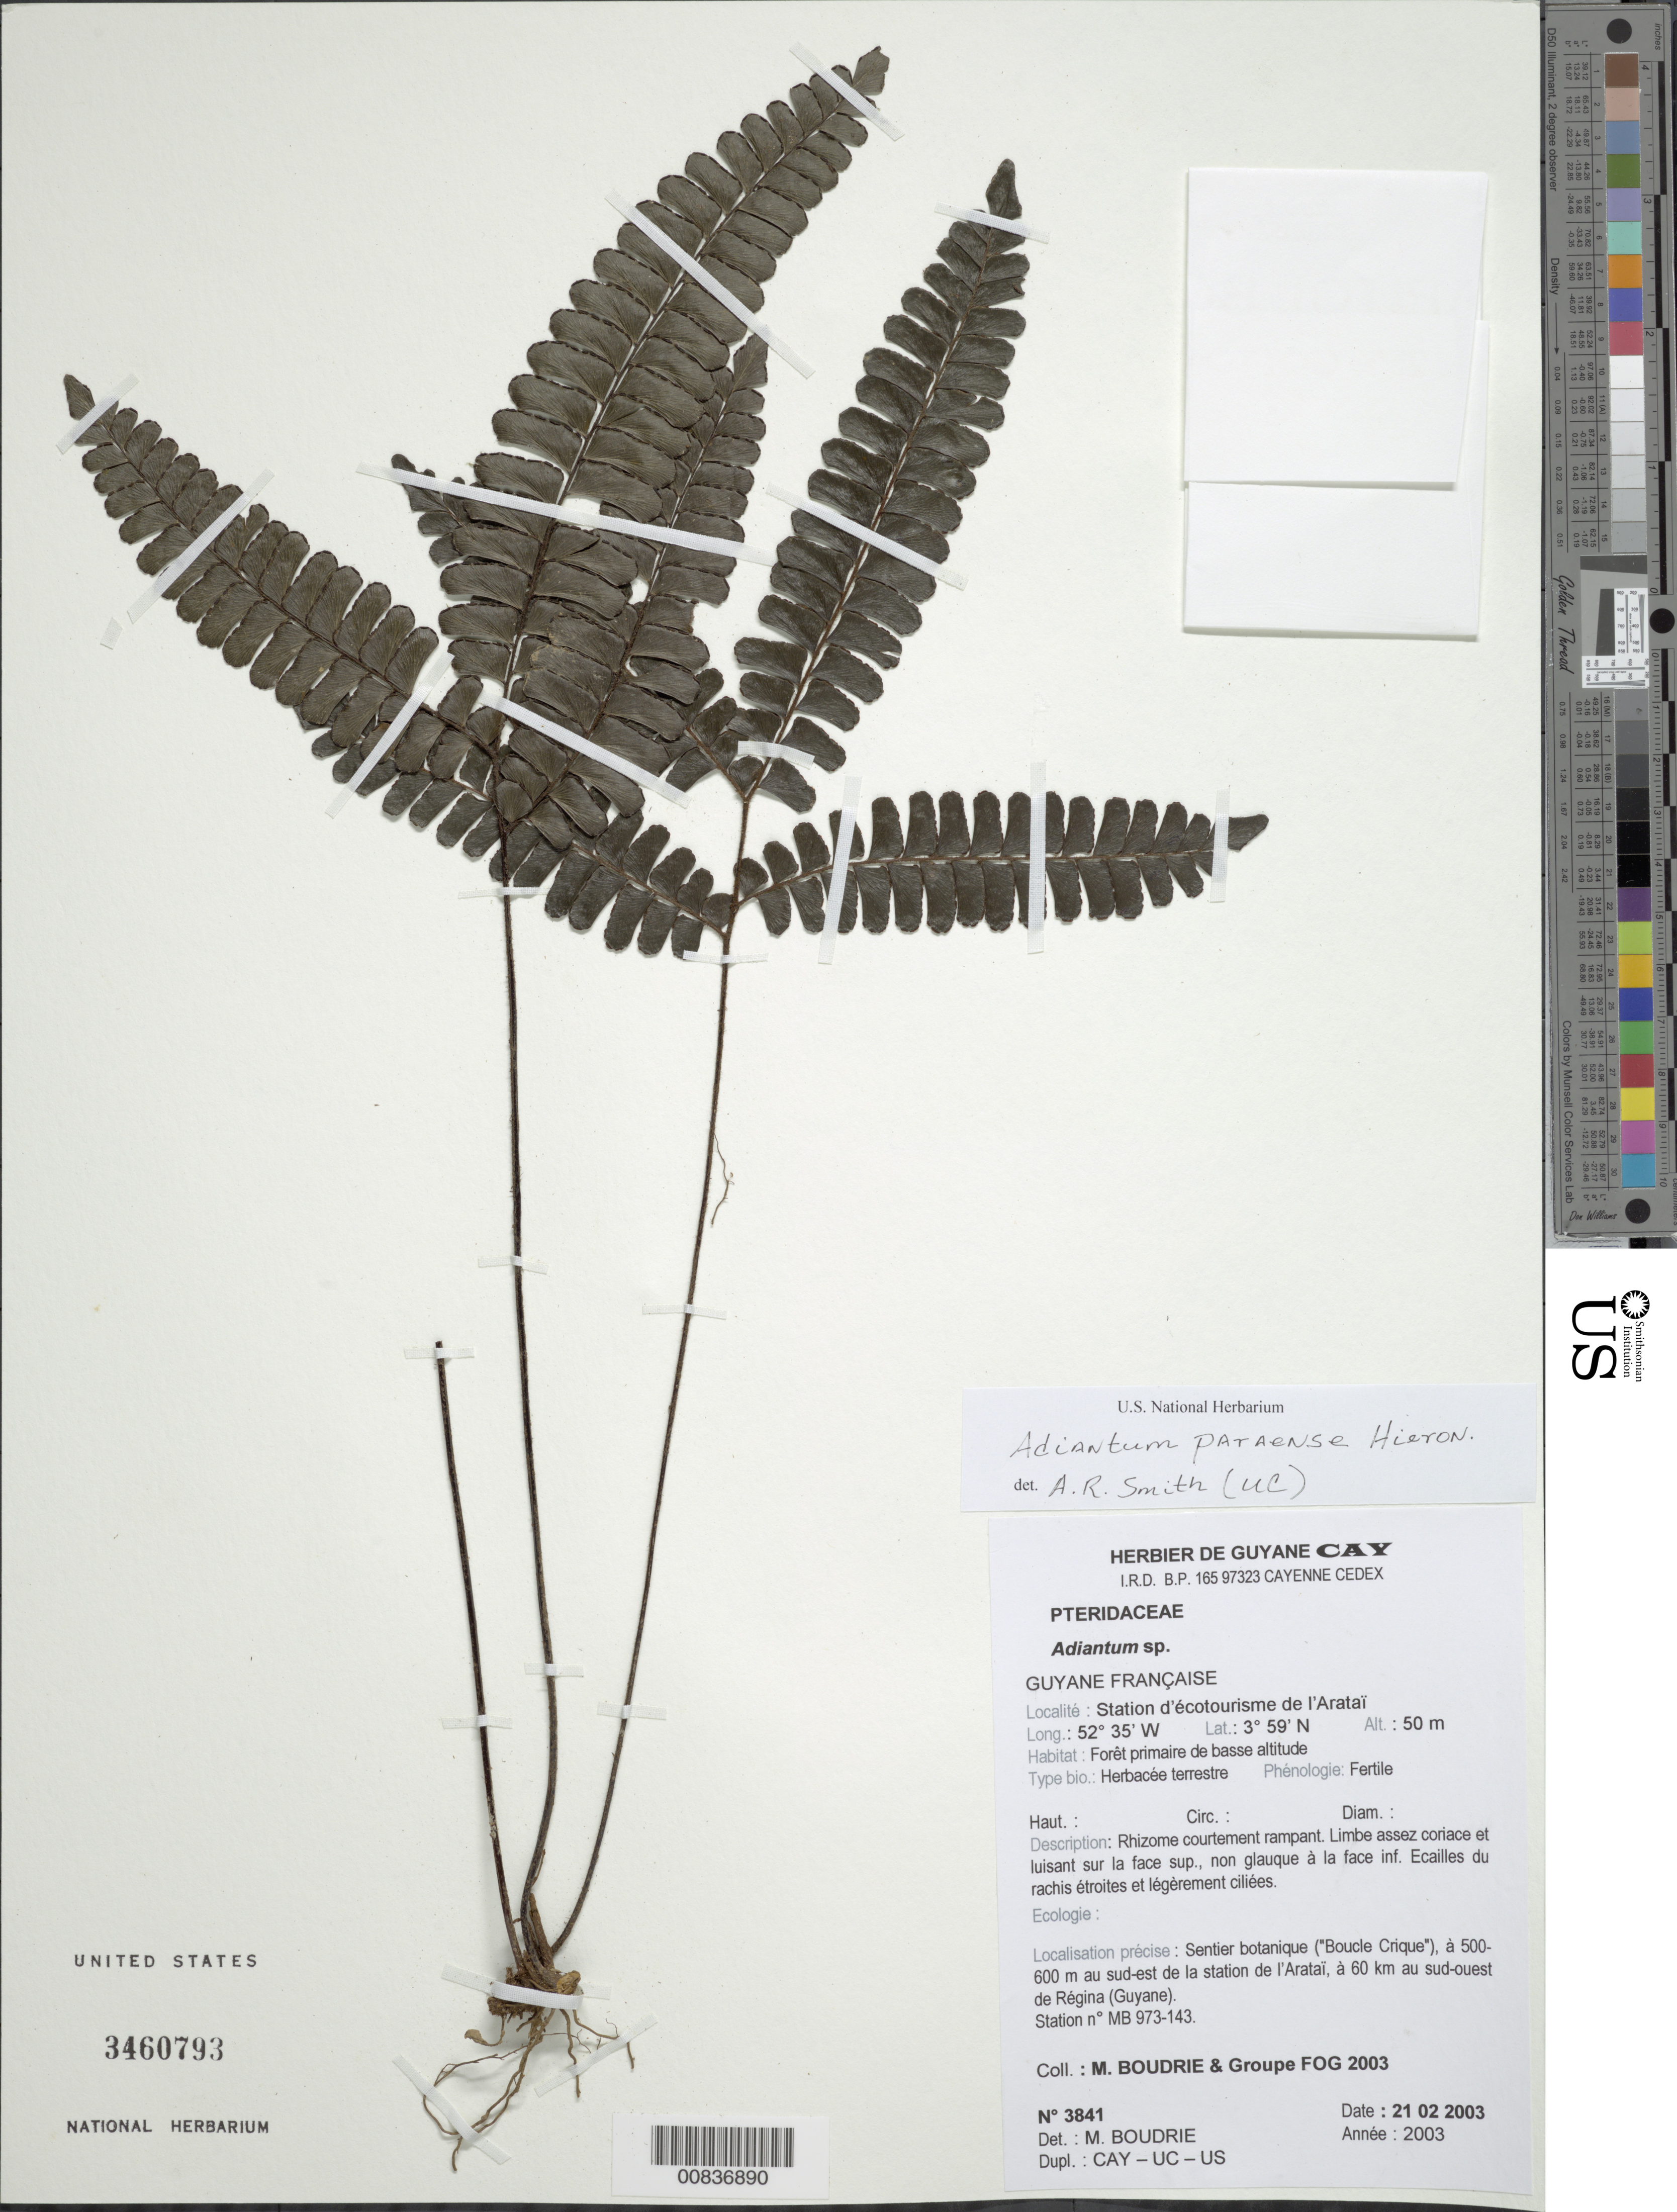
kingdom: Plantae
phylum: Tracheophyta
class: Polypodiopsida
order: Polypodiales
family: Pteridaceae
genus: Adiantum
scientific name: Adiantum paraense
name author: Hieron.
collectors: M. Boudrie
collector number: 3841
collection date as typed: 21-Feb-03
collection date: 2003-02-21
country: French Guiana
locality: Sentier botanique ("Boucle Crique"), station d'écotourisme de l'Arataï, à 500-600 m au sud-est de la station de l' Arataï, à 60 km au sud-ouest de Régina, Station n° MB 973-143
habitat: Forêt primaire de basse altitude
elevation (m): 50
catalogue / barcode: US 3460793